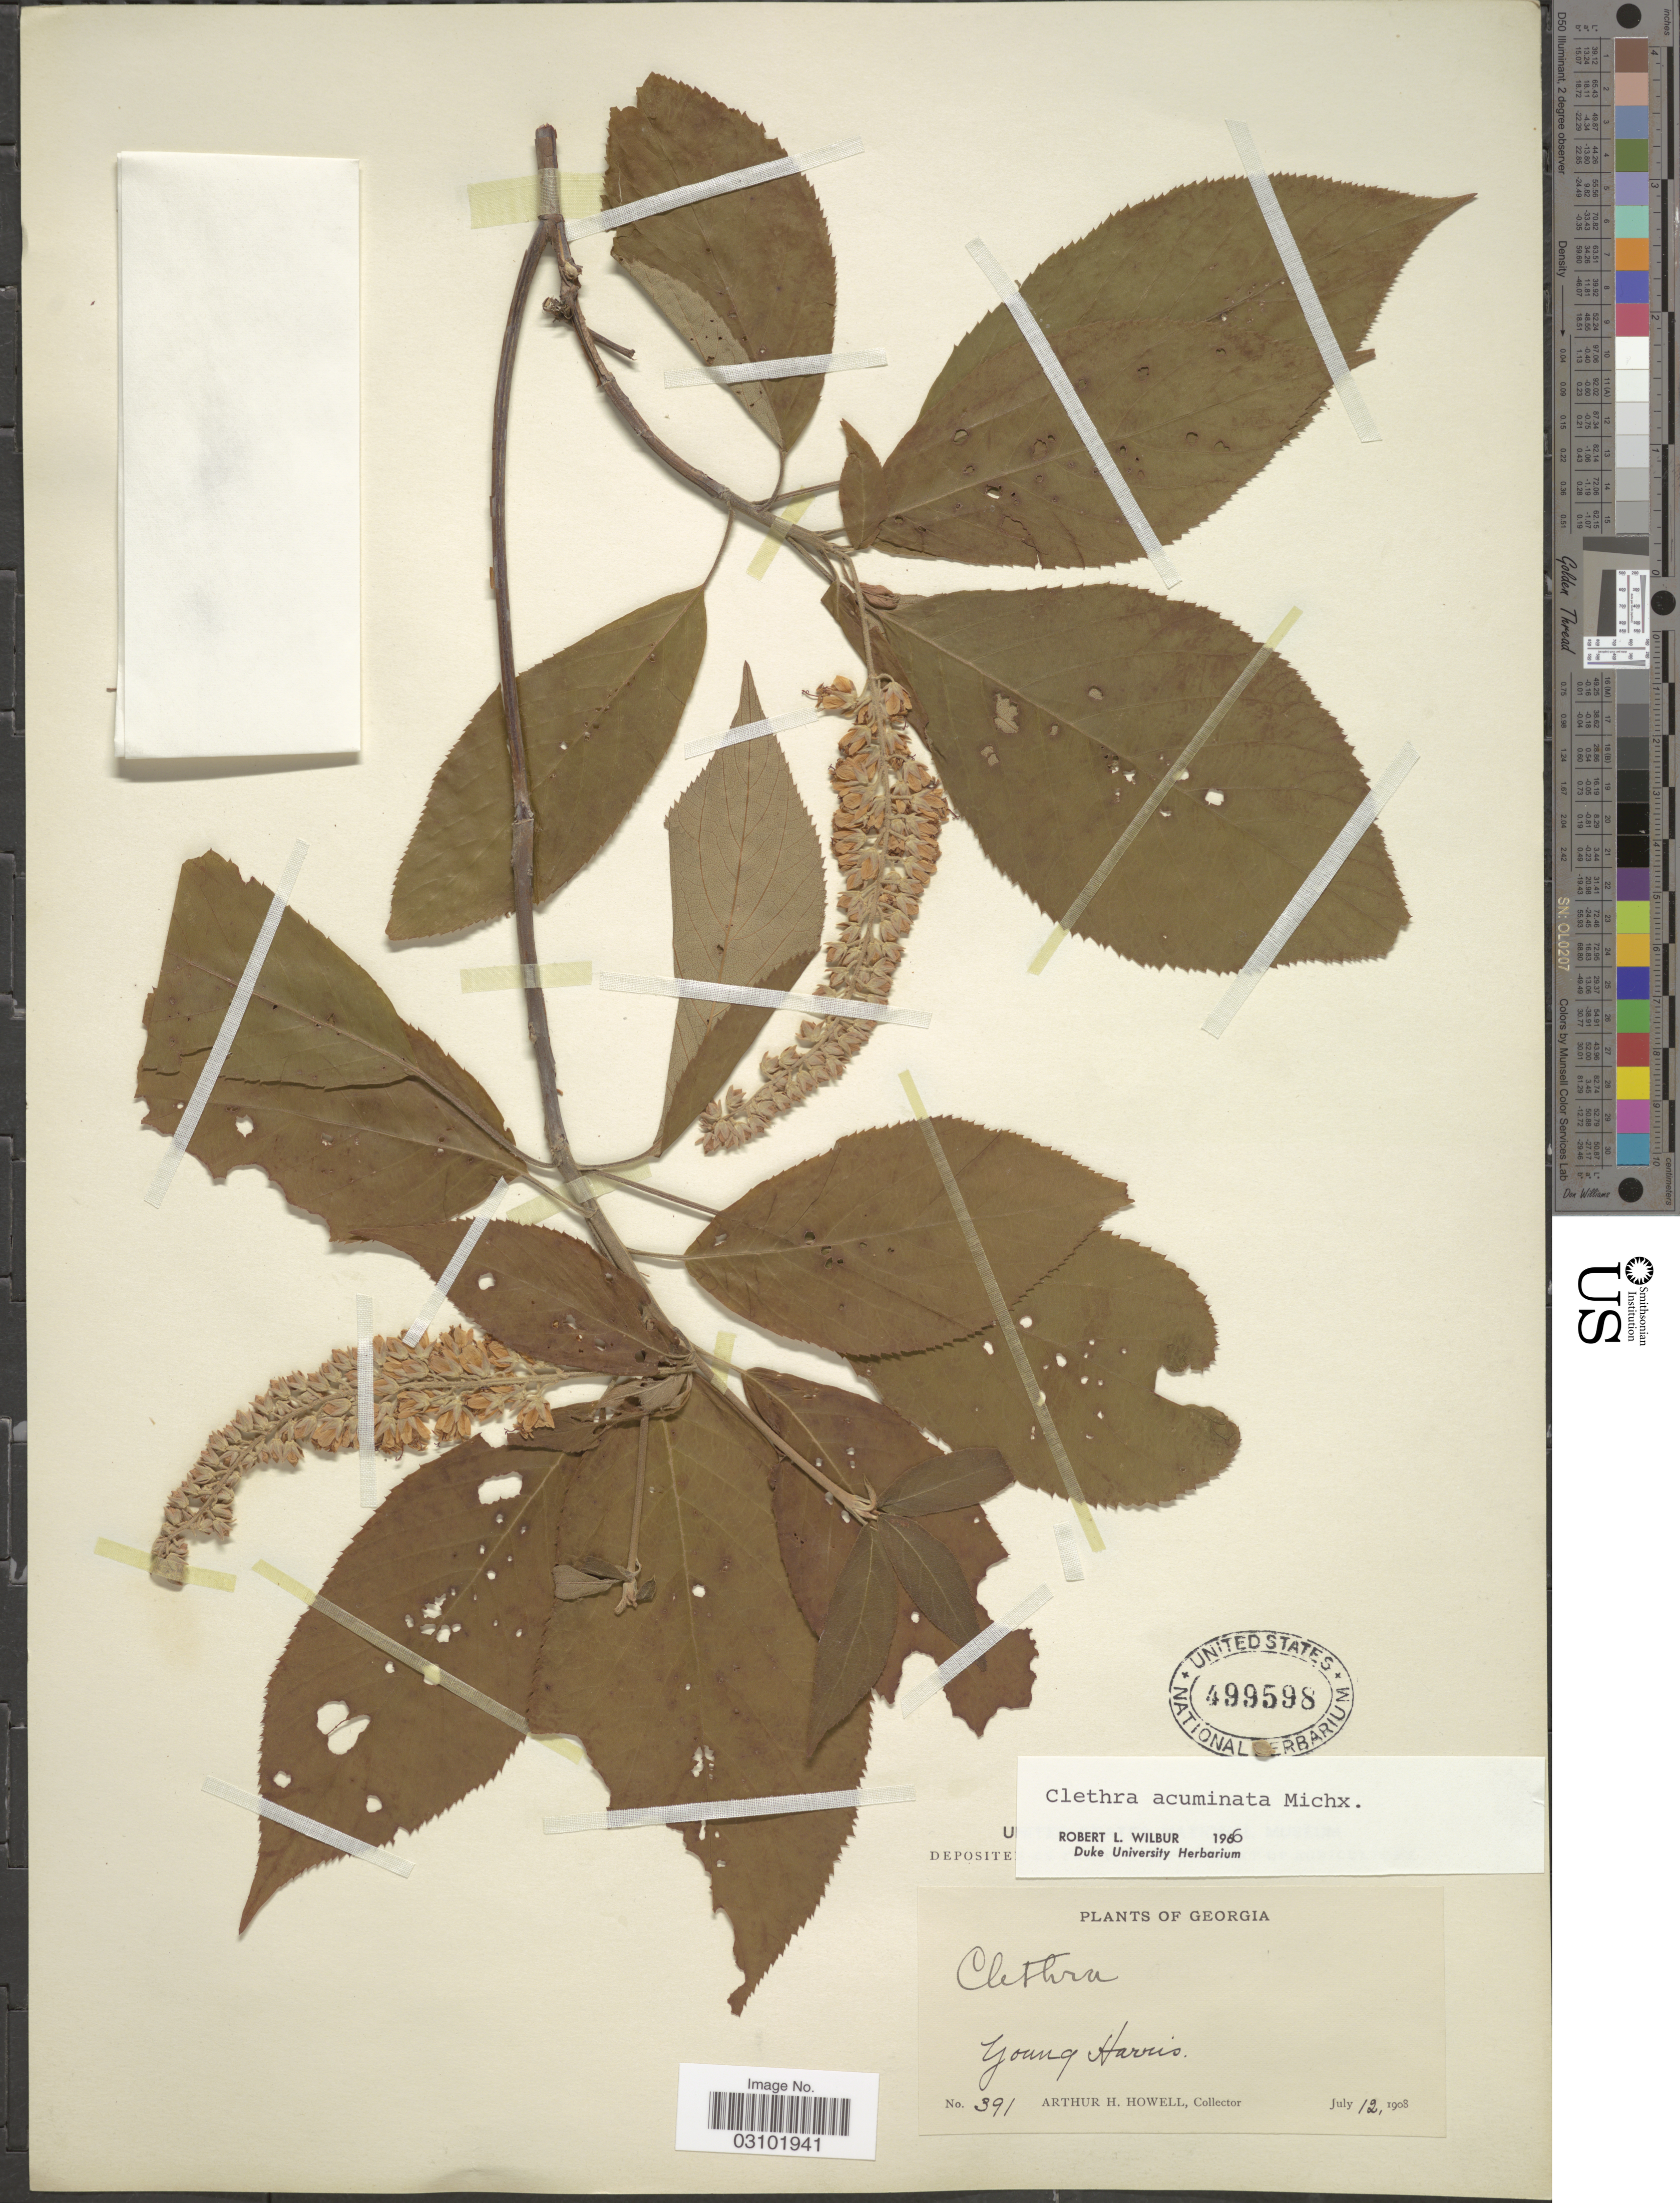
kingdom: Plantae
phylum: Tracheophyta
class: Magnoliopsida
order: Ericales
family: Clethraceae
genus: Clethra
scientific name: Clethra acuminata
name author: Michx.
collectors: A. H. Howell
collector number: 391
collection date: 1908-07-12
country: United States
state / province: Georgia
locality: Young Harris.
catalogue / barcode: US 499598